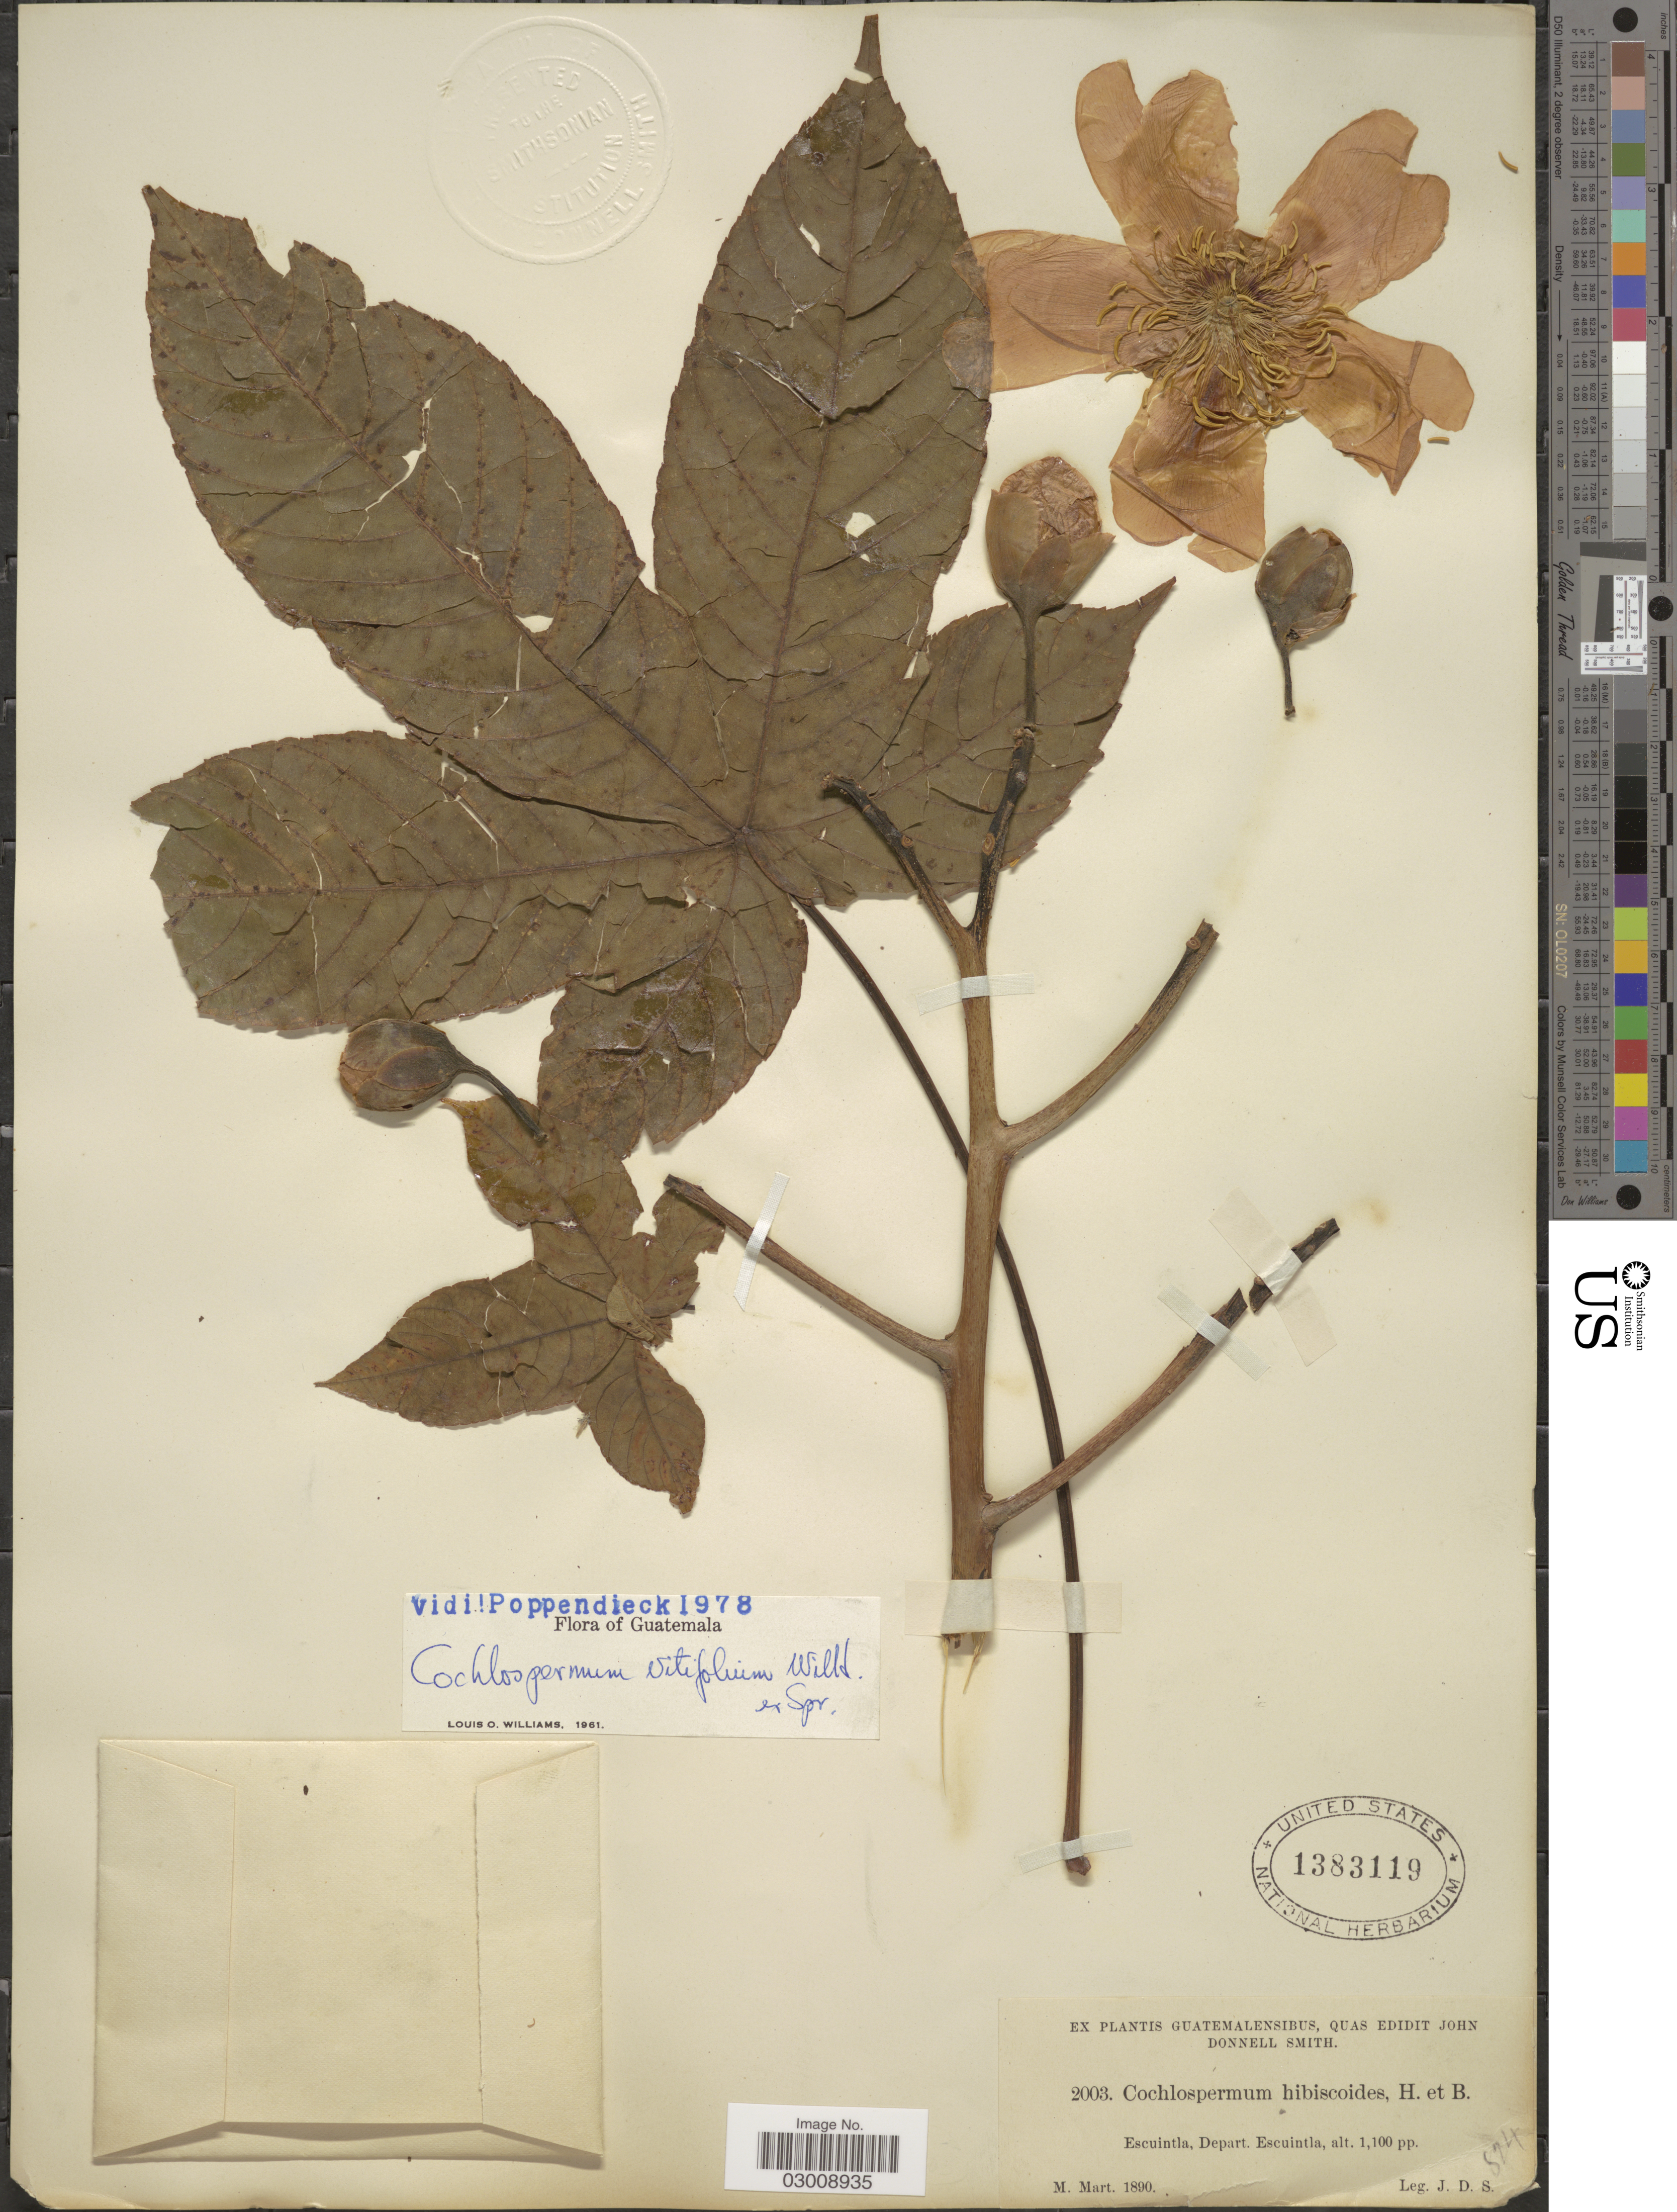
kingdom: Plantae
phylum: Tracheophyta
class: Magnoliopsida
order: Malvales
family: Cochlospermaceae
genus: Cochlospermum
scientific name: Cochlospermum vitifolium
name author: (Willd.) Spreng.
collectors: J. Donnell Smith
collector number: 2003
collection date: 1890-03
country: Guatemala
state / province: Escuintla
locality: Escuintla, Depart. Escuintla.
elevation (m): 335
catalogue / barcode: US 1383119